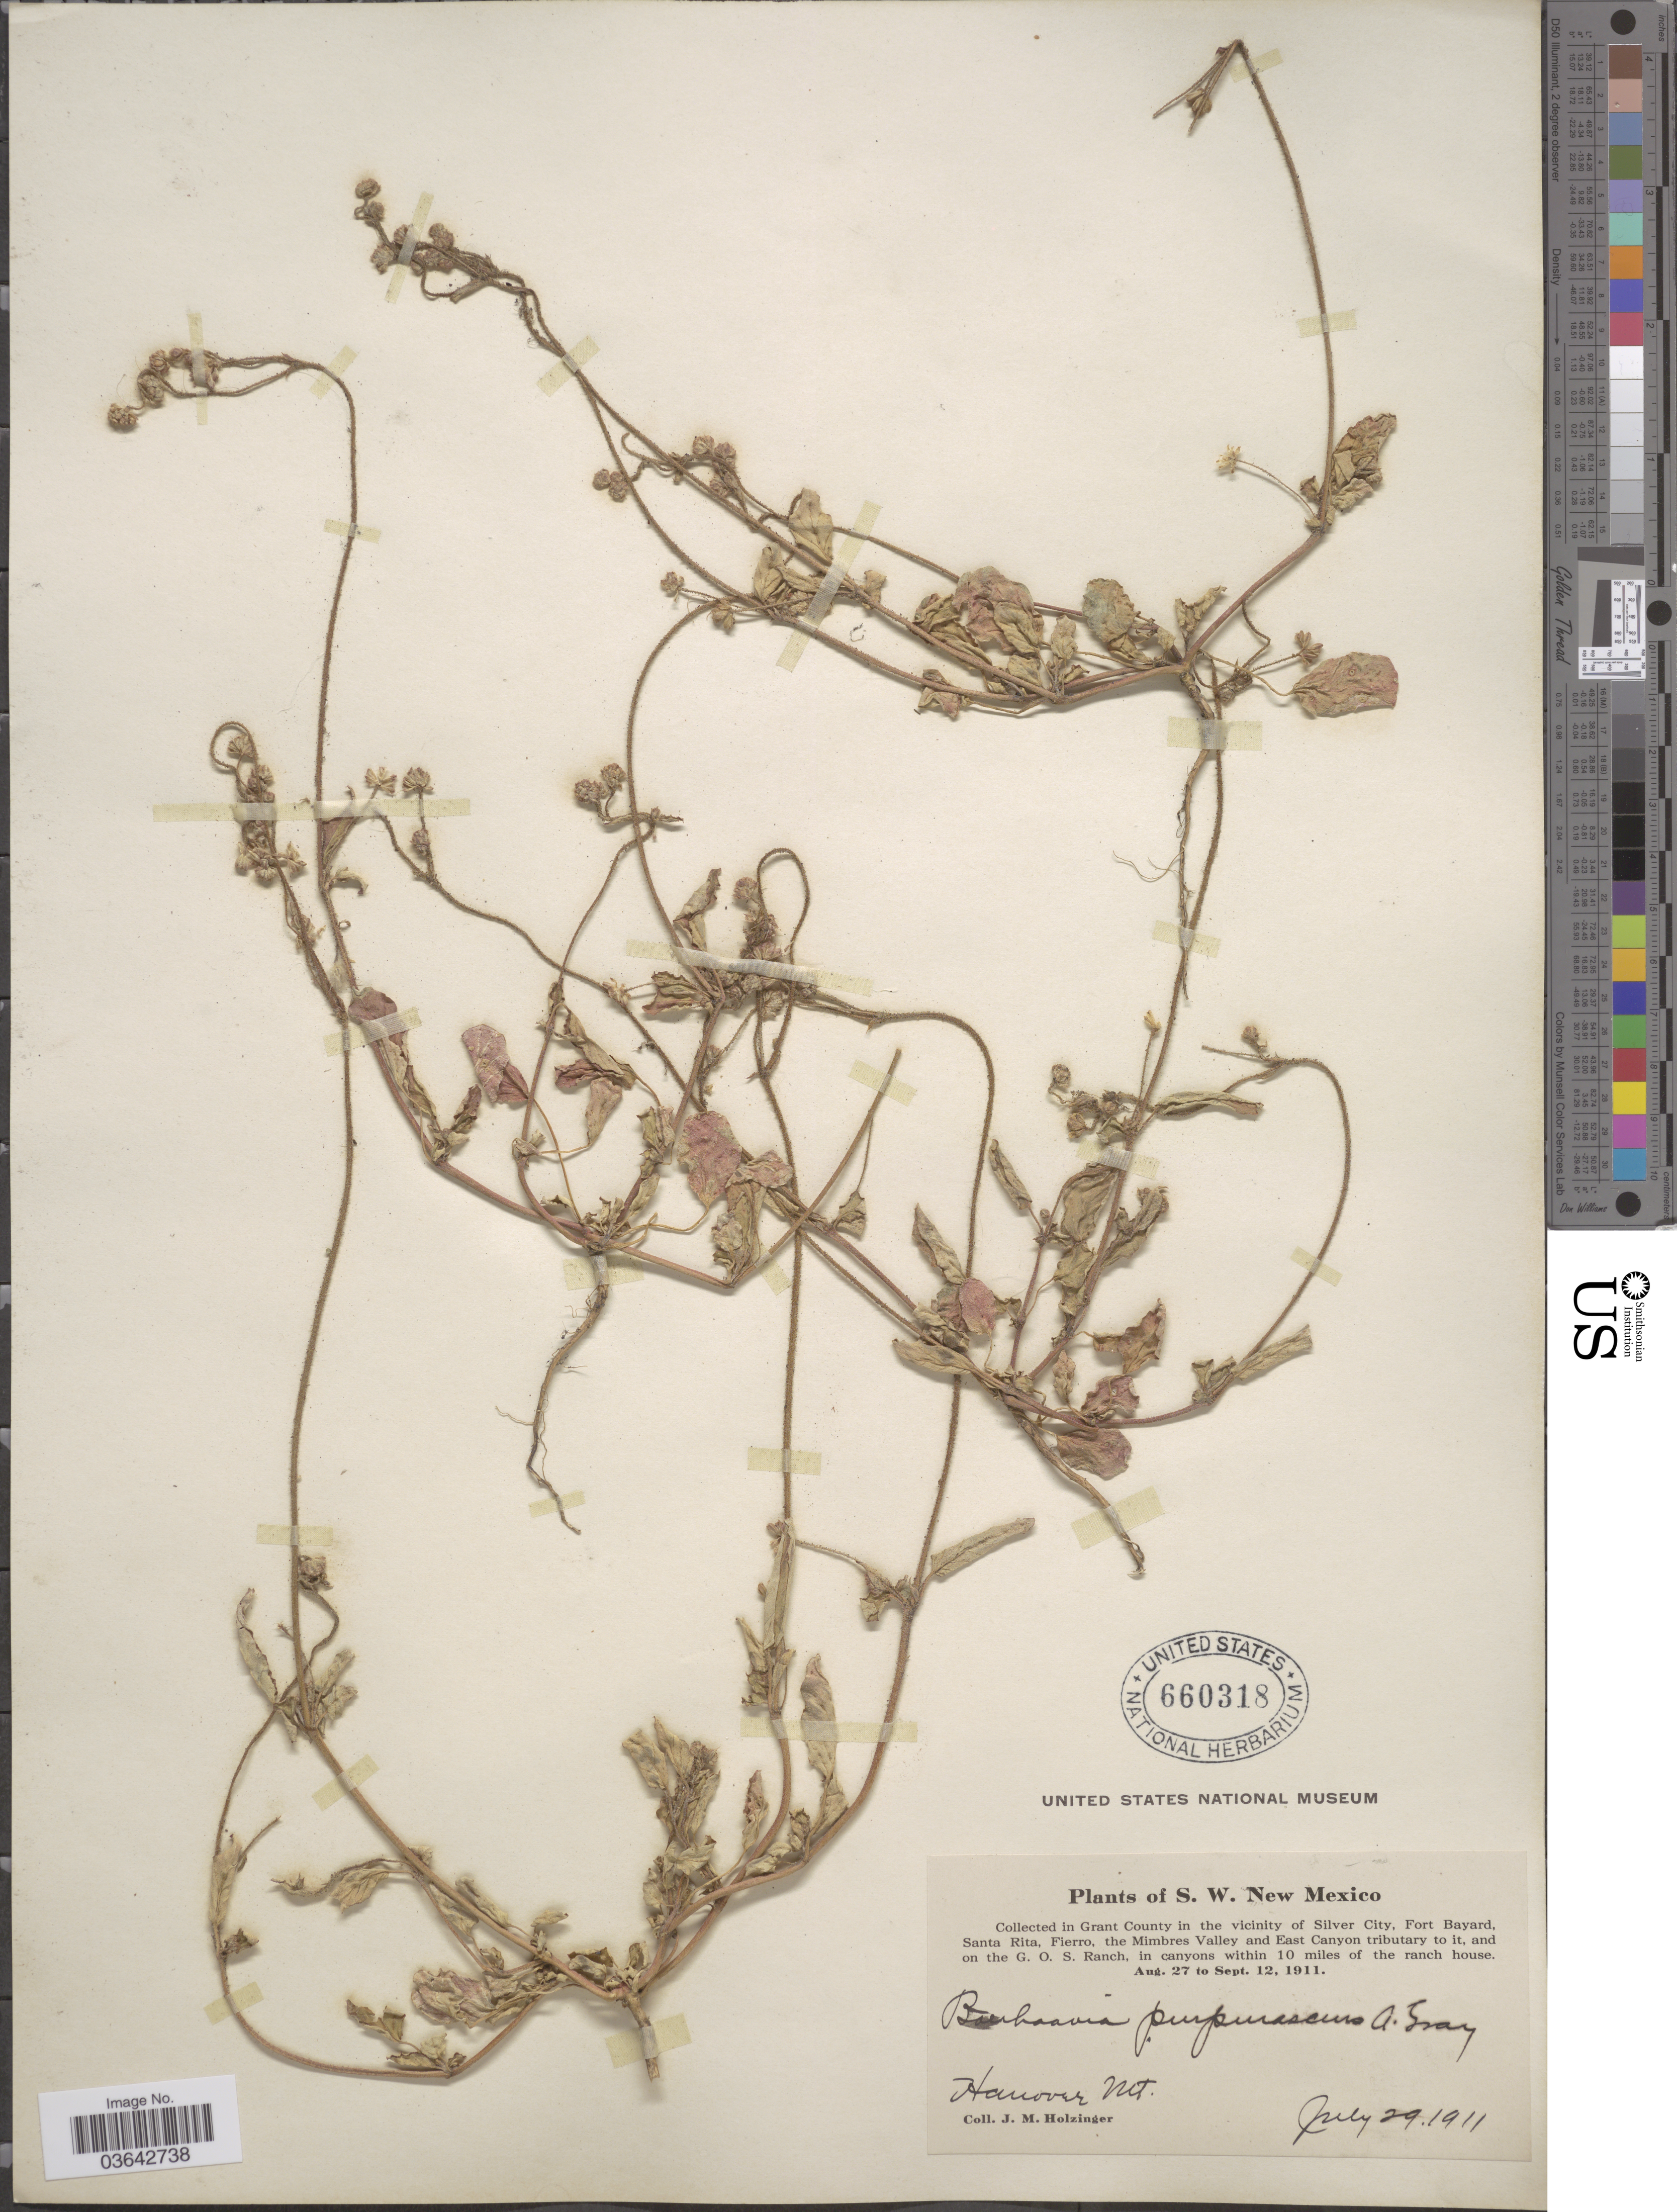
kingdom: Plantae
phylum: Tracheophyta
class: Magnoliopsida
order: Caryophyllales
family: Nyctaginaceae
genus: Boerhavia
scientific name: Boerhavia purpurascens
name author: A. Gray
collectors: J. M. Holzinger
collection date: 1911-07-29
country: United States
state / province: New Mexico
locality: S. W. New Mexico. Grant County in the vicinity of Silver City, Fort Bayard, Santa Rita, Fierro, the Mimbres Valley and East Canyon tributary to it, and on the G. O. S. Ranch, in canyons within 10 miles of the ranch house. Hanover Mt.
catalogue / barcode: US 660318